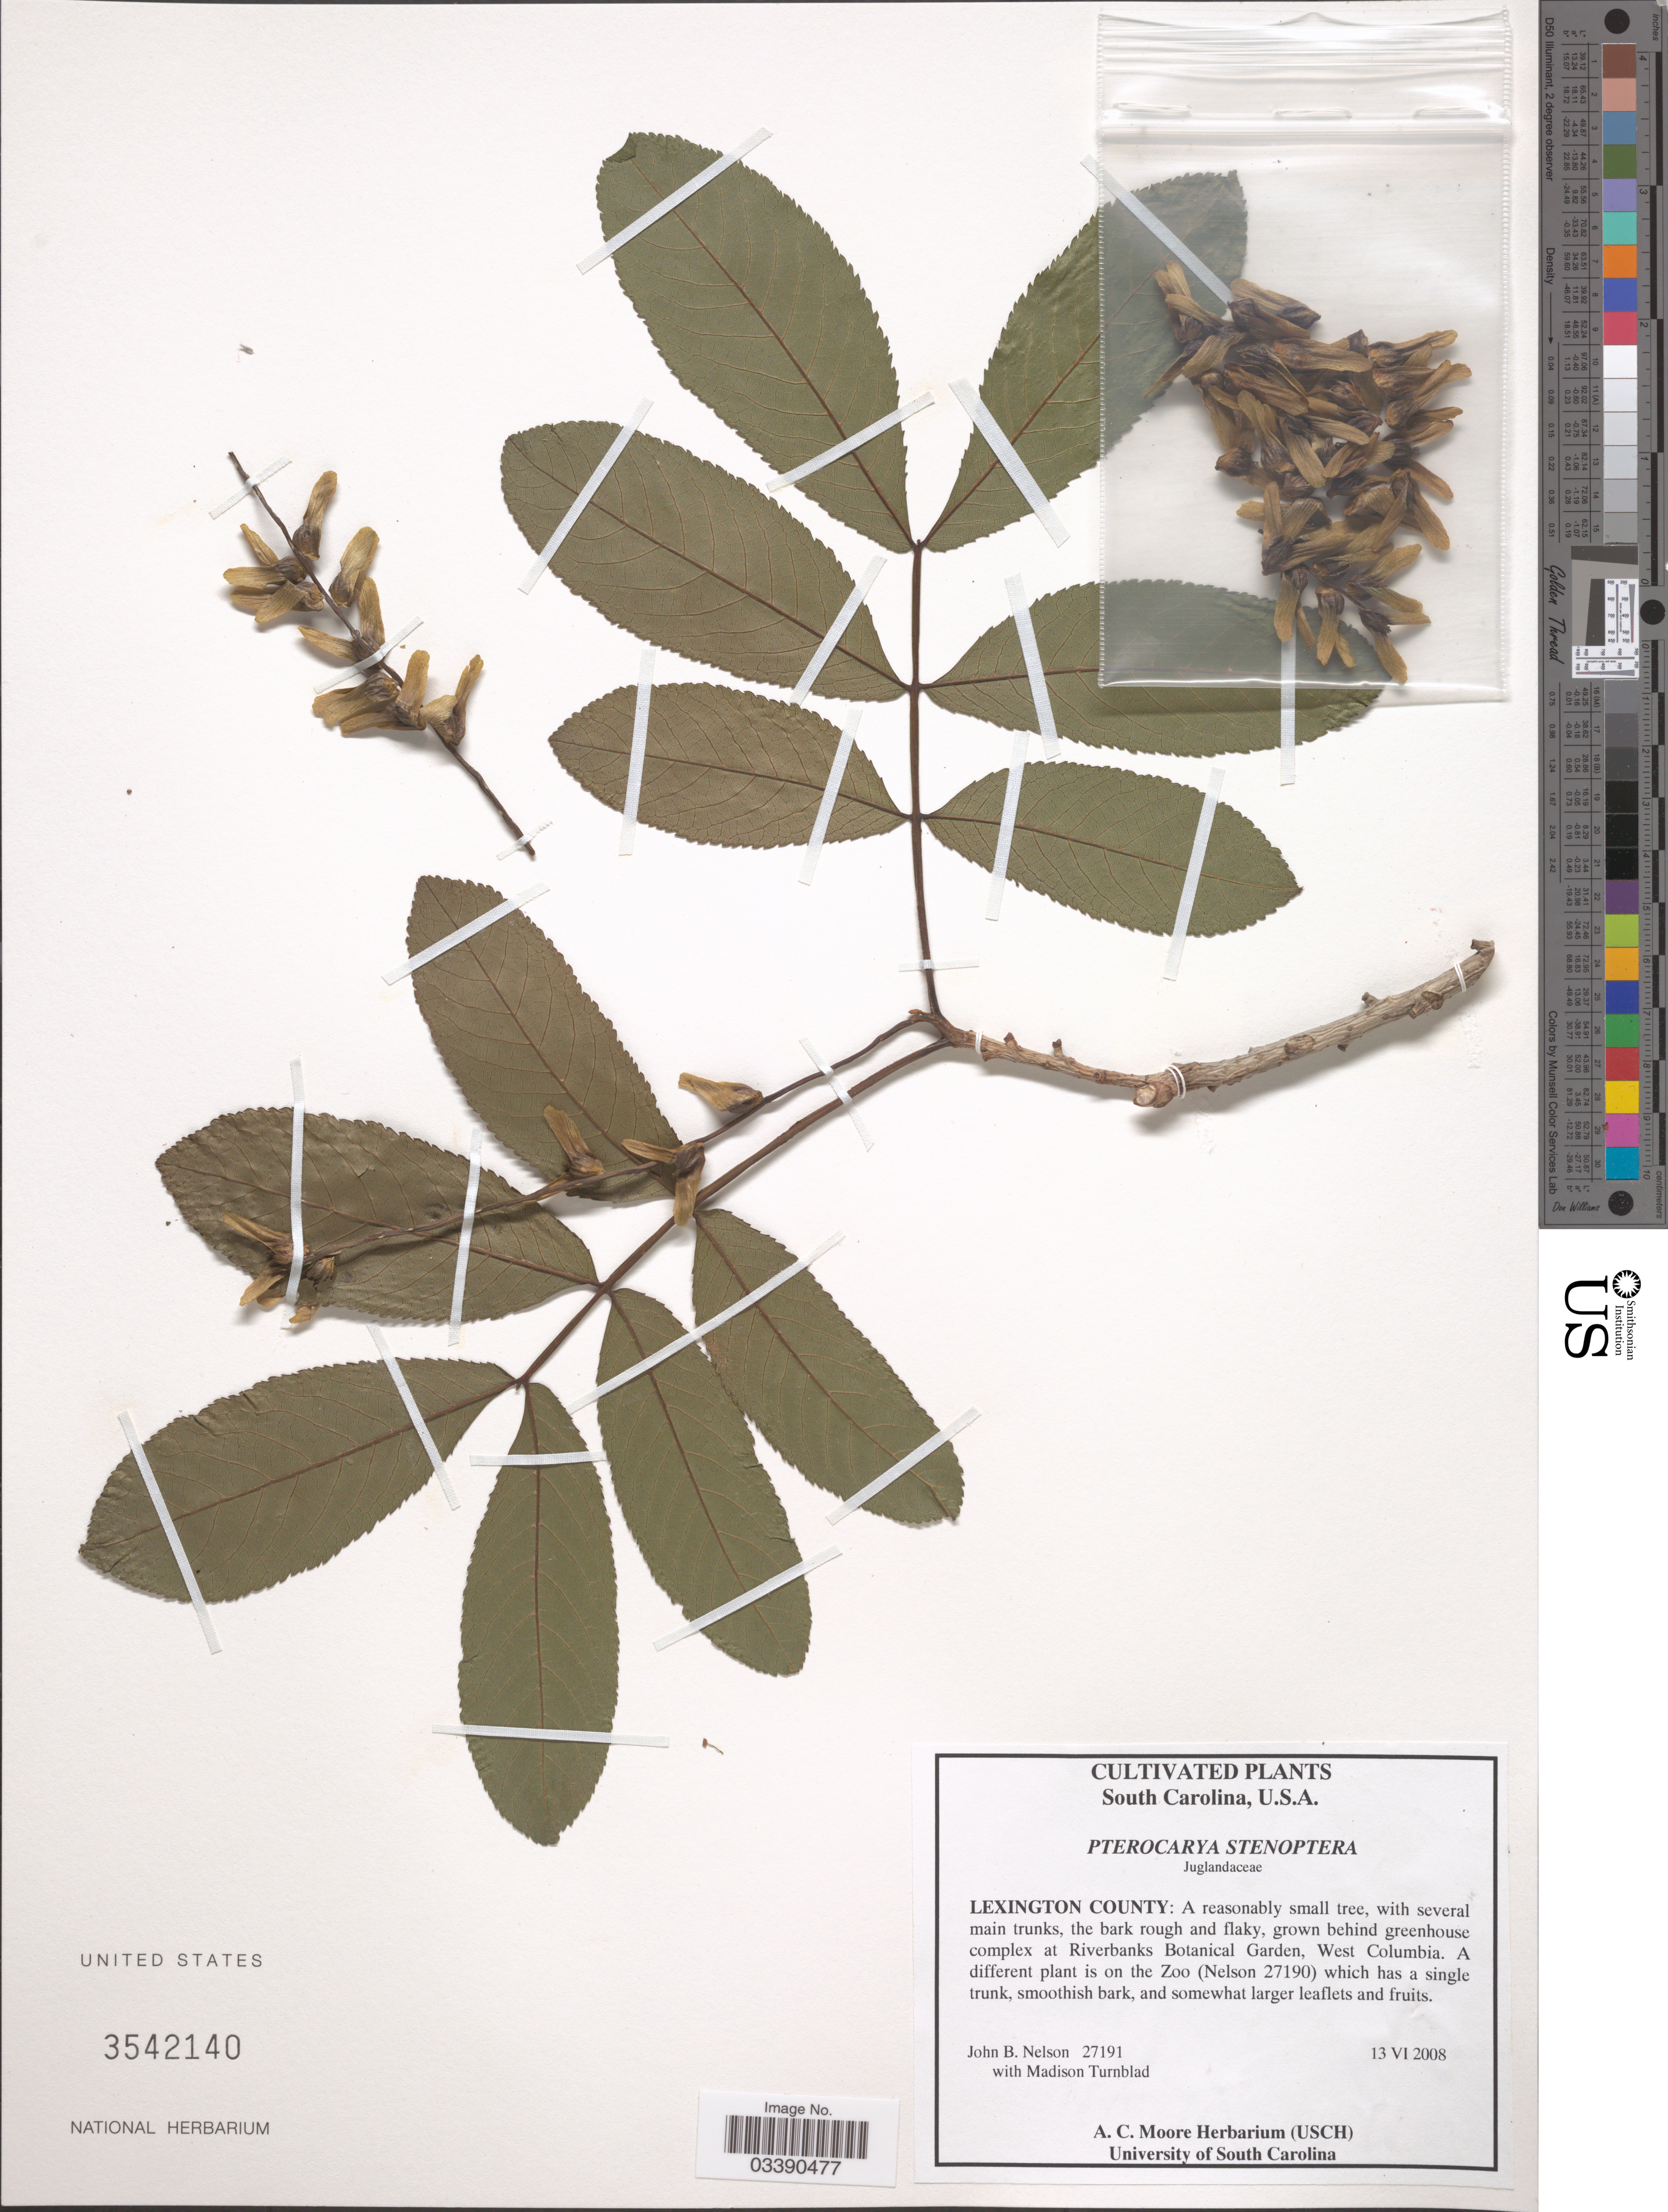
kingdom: Plantae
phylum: Tracheophyta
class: Magnoliopsida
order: Fagales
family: Juglandaceae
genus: Pterocarya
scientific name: Pterocarya stenoptera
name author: C. DC.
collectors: J. B. Nelson & M. Turnblad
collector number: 27191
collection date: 2008-06-13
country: United States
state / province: South Carolina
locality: Lexington County: Grown behind greenhouse complex at Riverbanks Botanical Garden, West Columbia.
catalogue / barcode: US 3542140